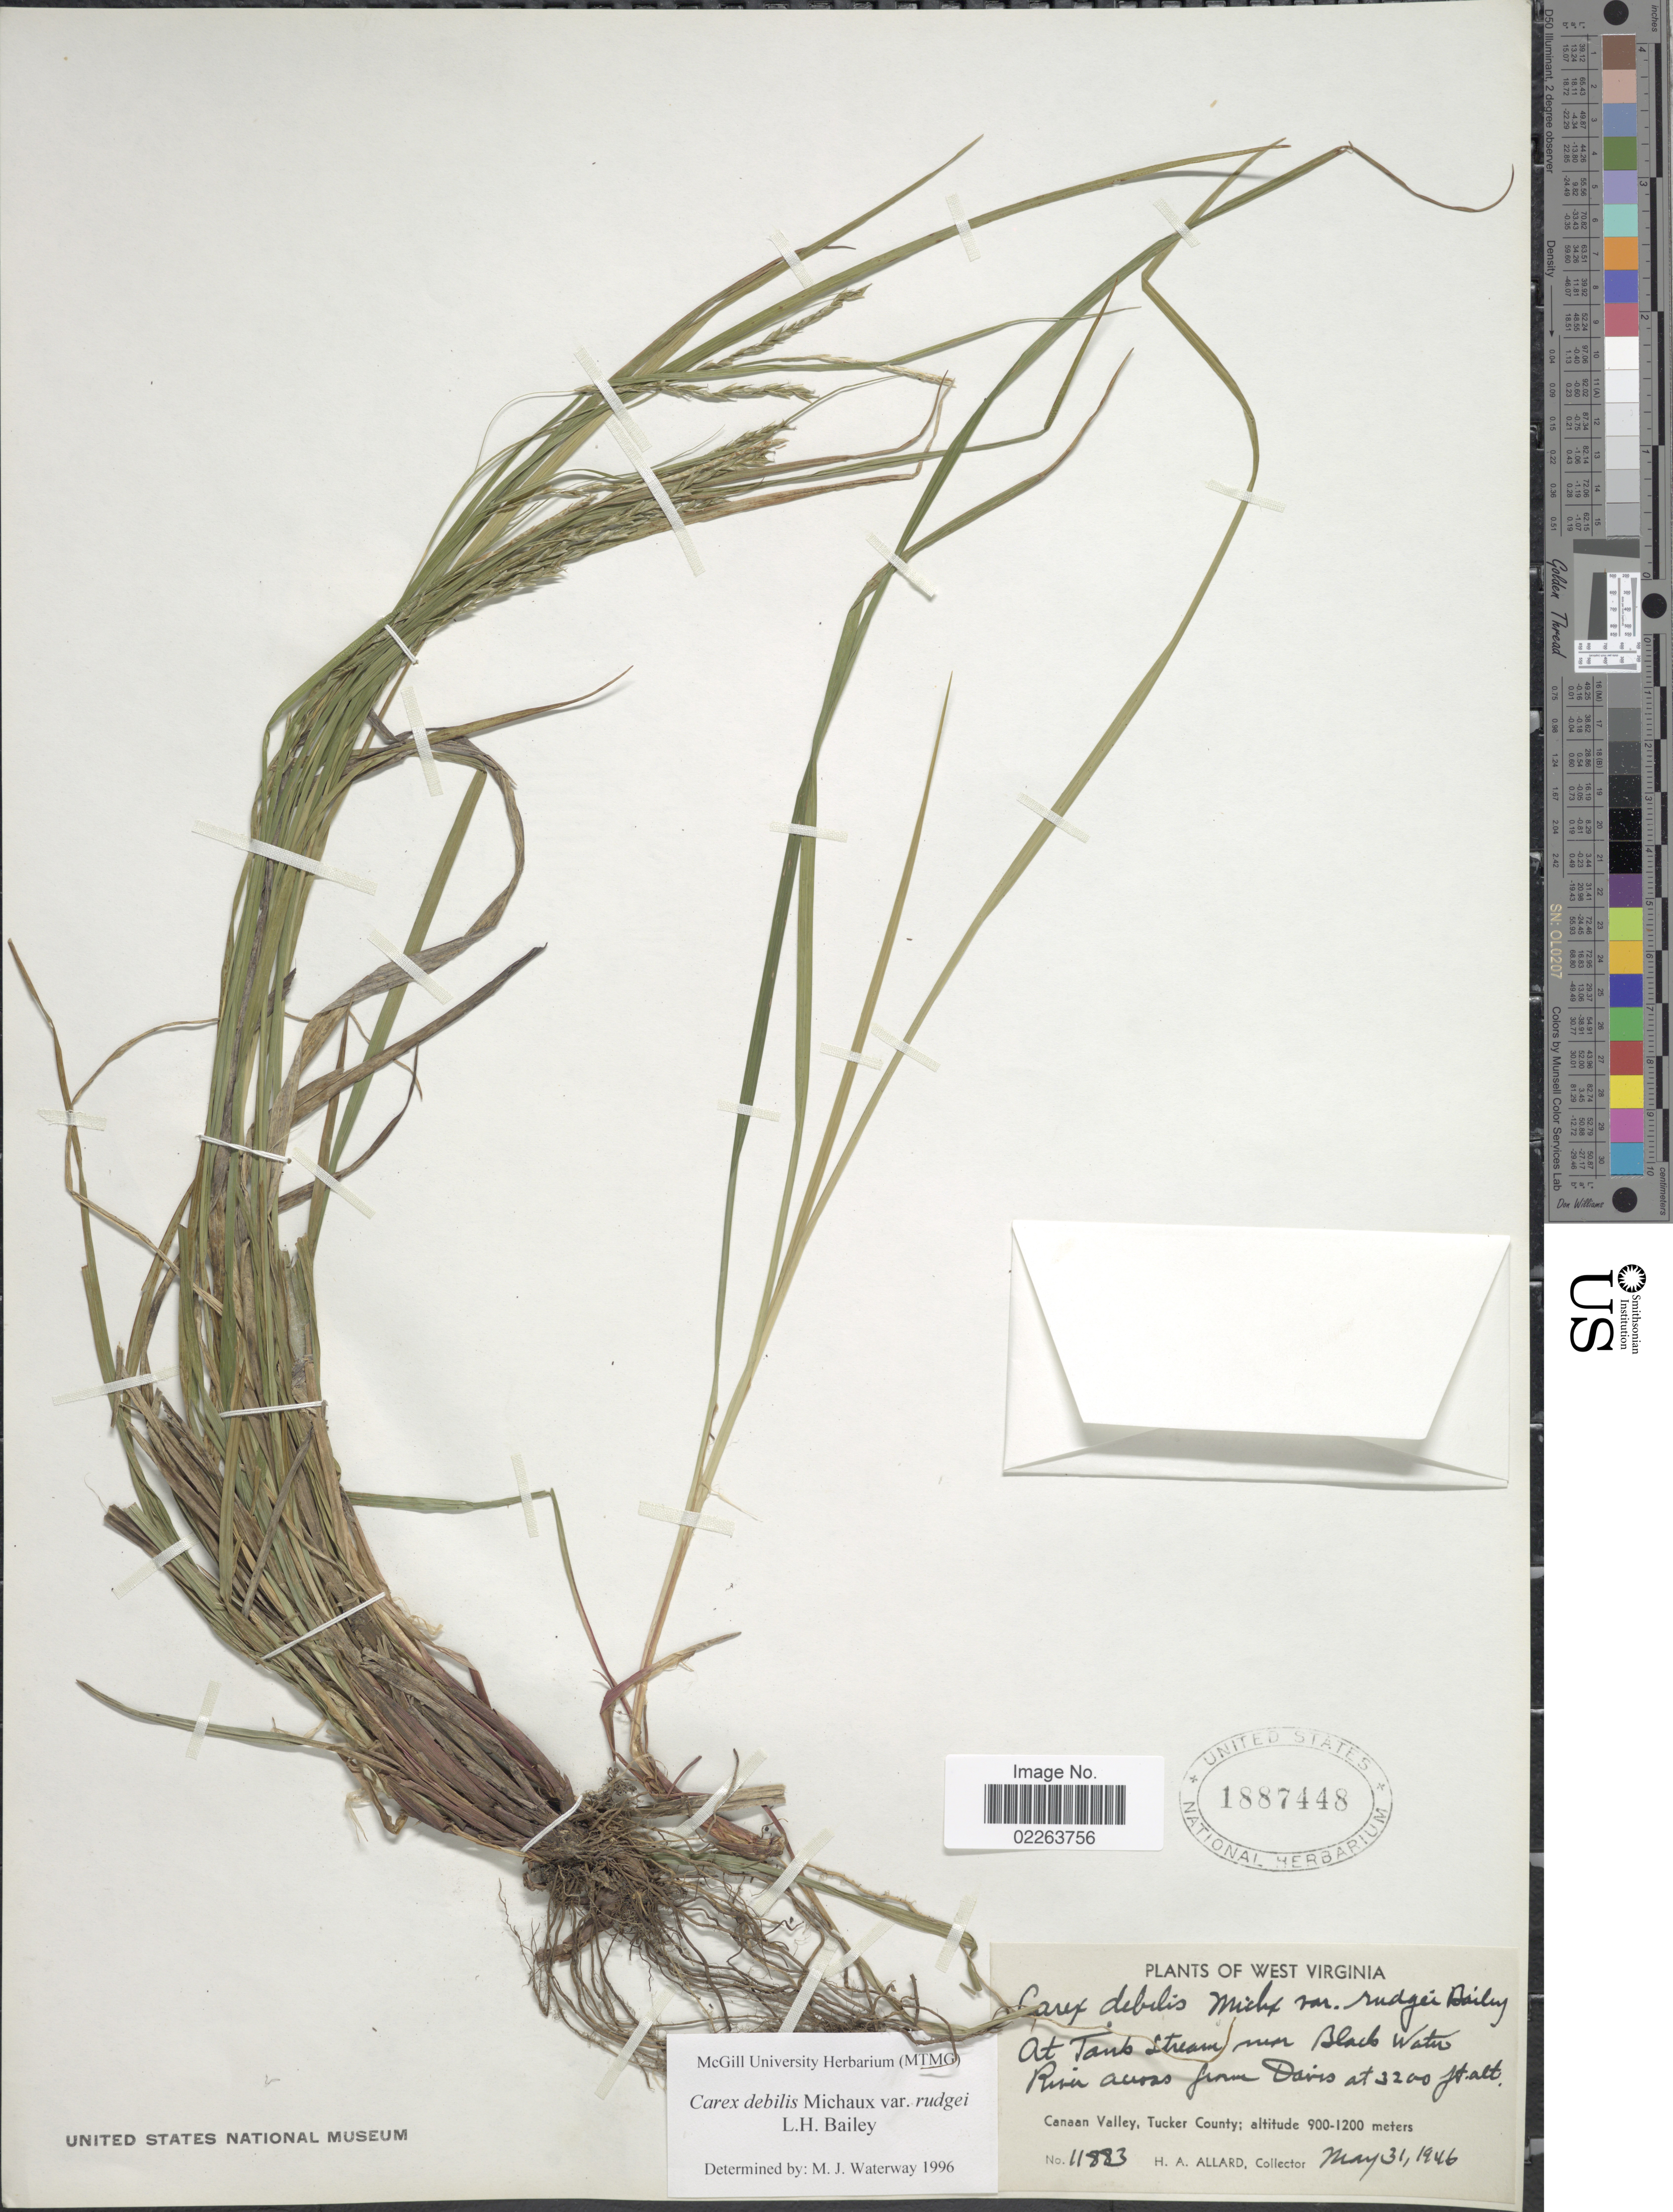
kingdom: Plantae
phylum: Tracheophyta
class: Liliopsida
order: Poales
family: Cyperaceae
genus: Carex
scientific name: Carex flexuosa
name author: Muhl. ex Willd.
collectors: H. A. Allard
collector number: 11883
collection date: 1946-05-31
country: United States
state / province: West Virginia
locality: At Tanb stream near Blackwater River across from Davis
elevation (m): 975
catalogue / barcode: US 1887448